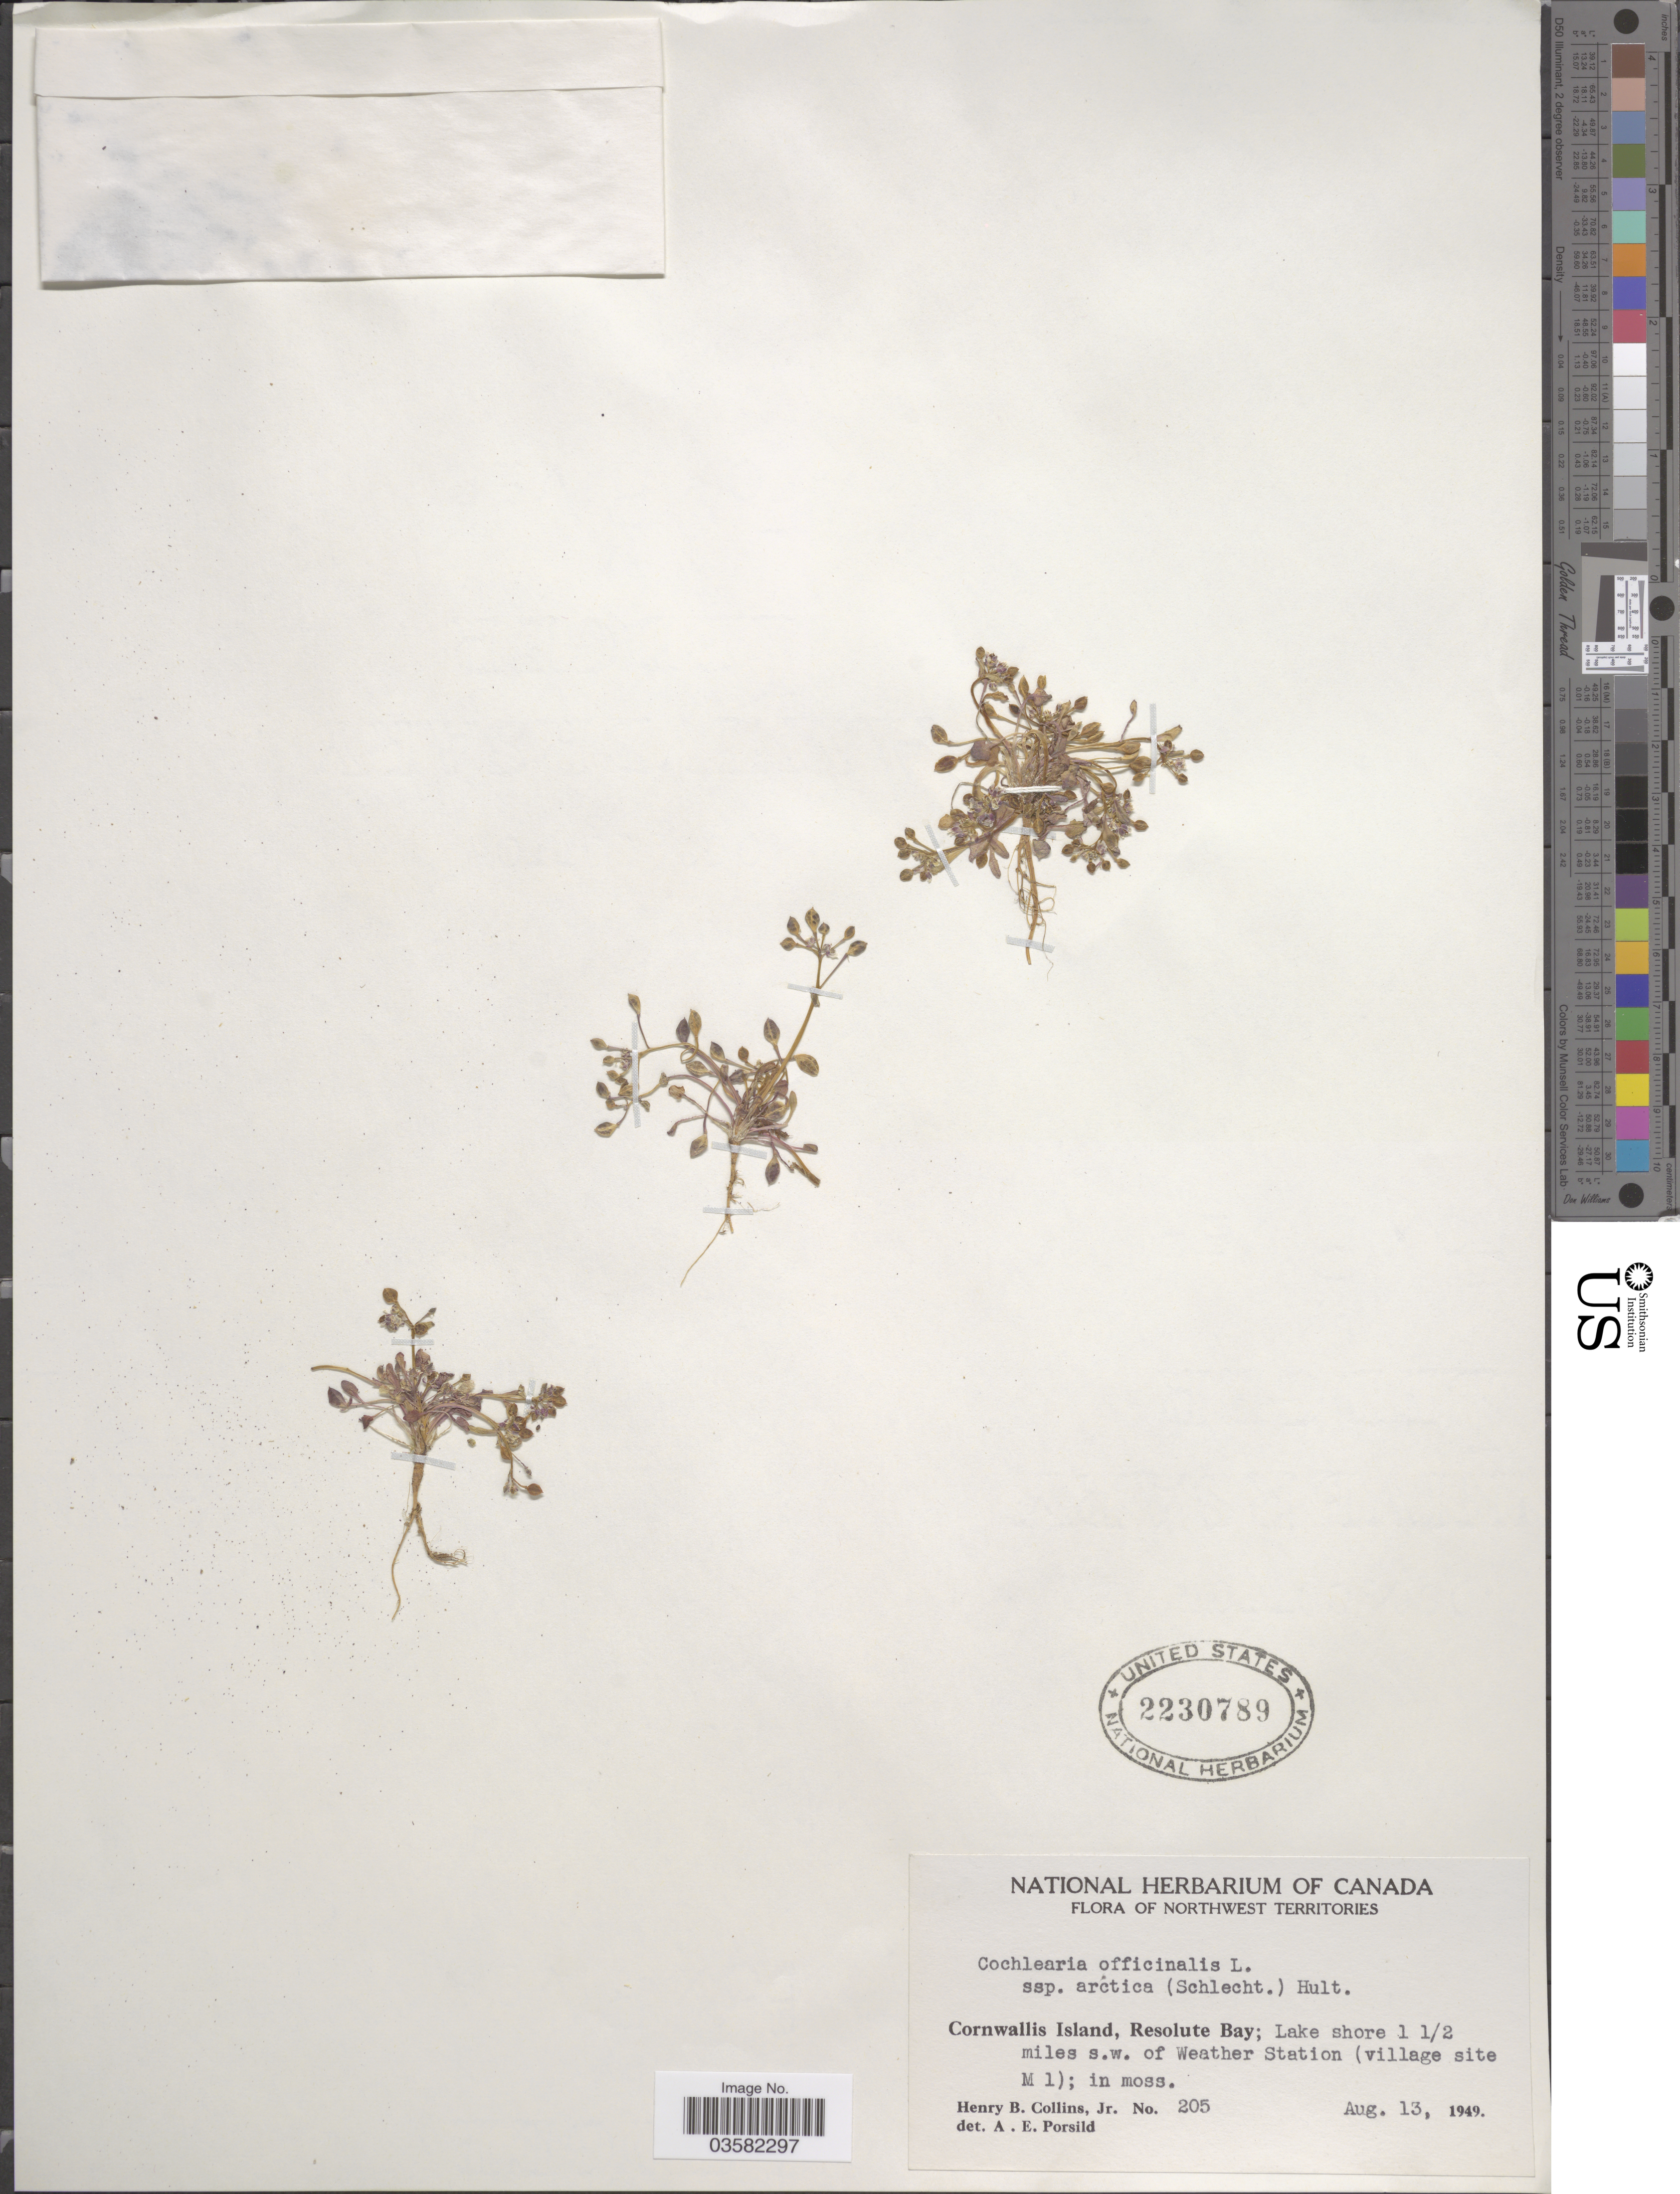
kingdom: Plantae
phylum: Tracheophyta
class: Magnoliopsida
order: Brassicales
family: Brassicaceae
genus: Cochlearia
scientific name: Cochlearia officinalis subsp. arctica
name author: (Schltdl. ex DC.) Hultén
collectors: H. Collins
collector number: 205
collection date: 1949-08-13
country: Canada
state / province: Northwest Territories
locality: Cornwallis Island, Resolute Bay; Lake shore 1½ miles s.w. of Weather Station (village site M 1); in moss.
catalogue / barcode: US 2230789